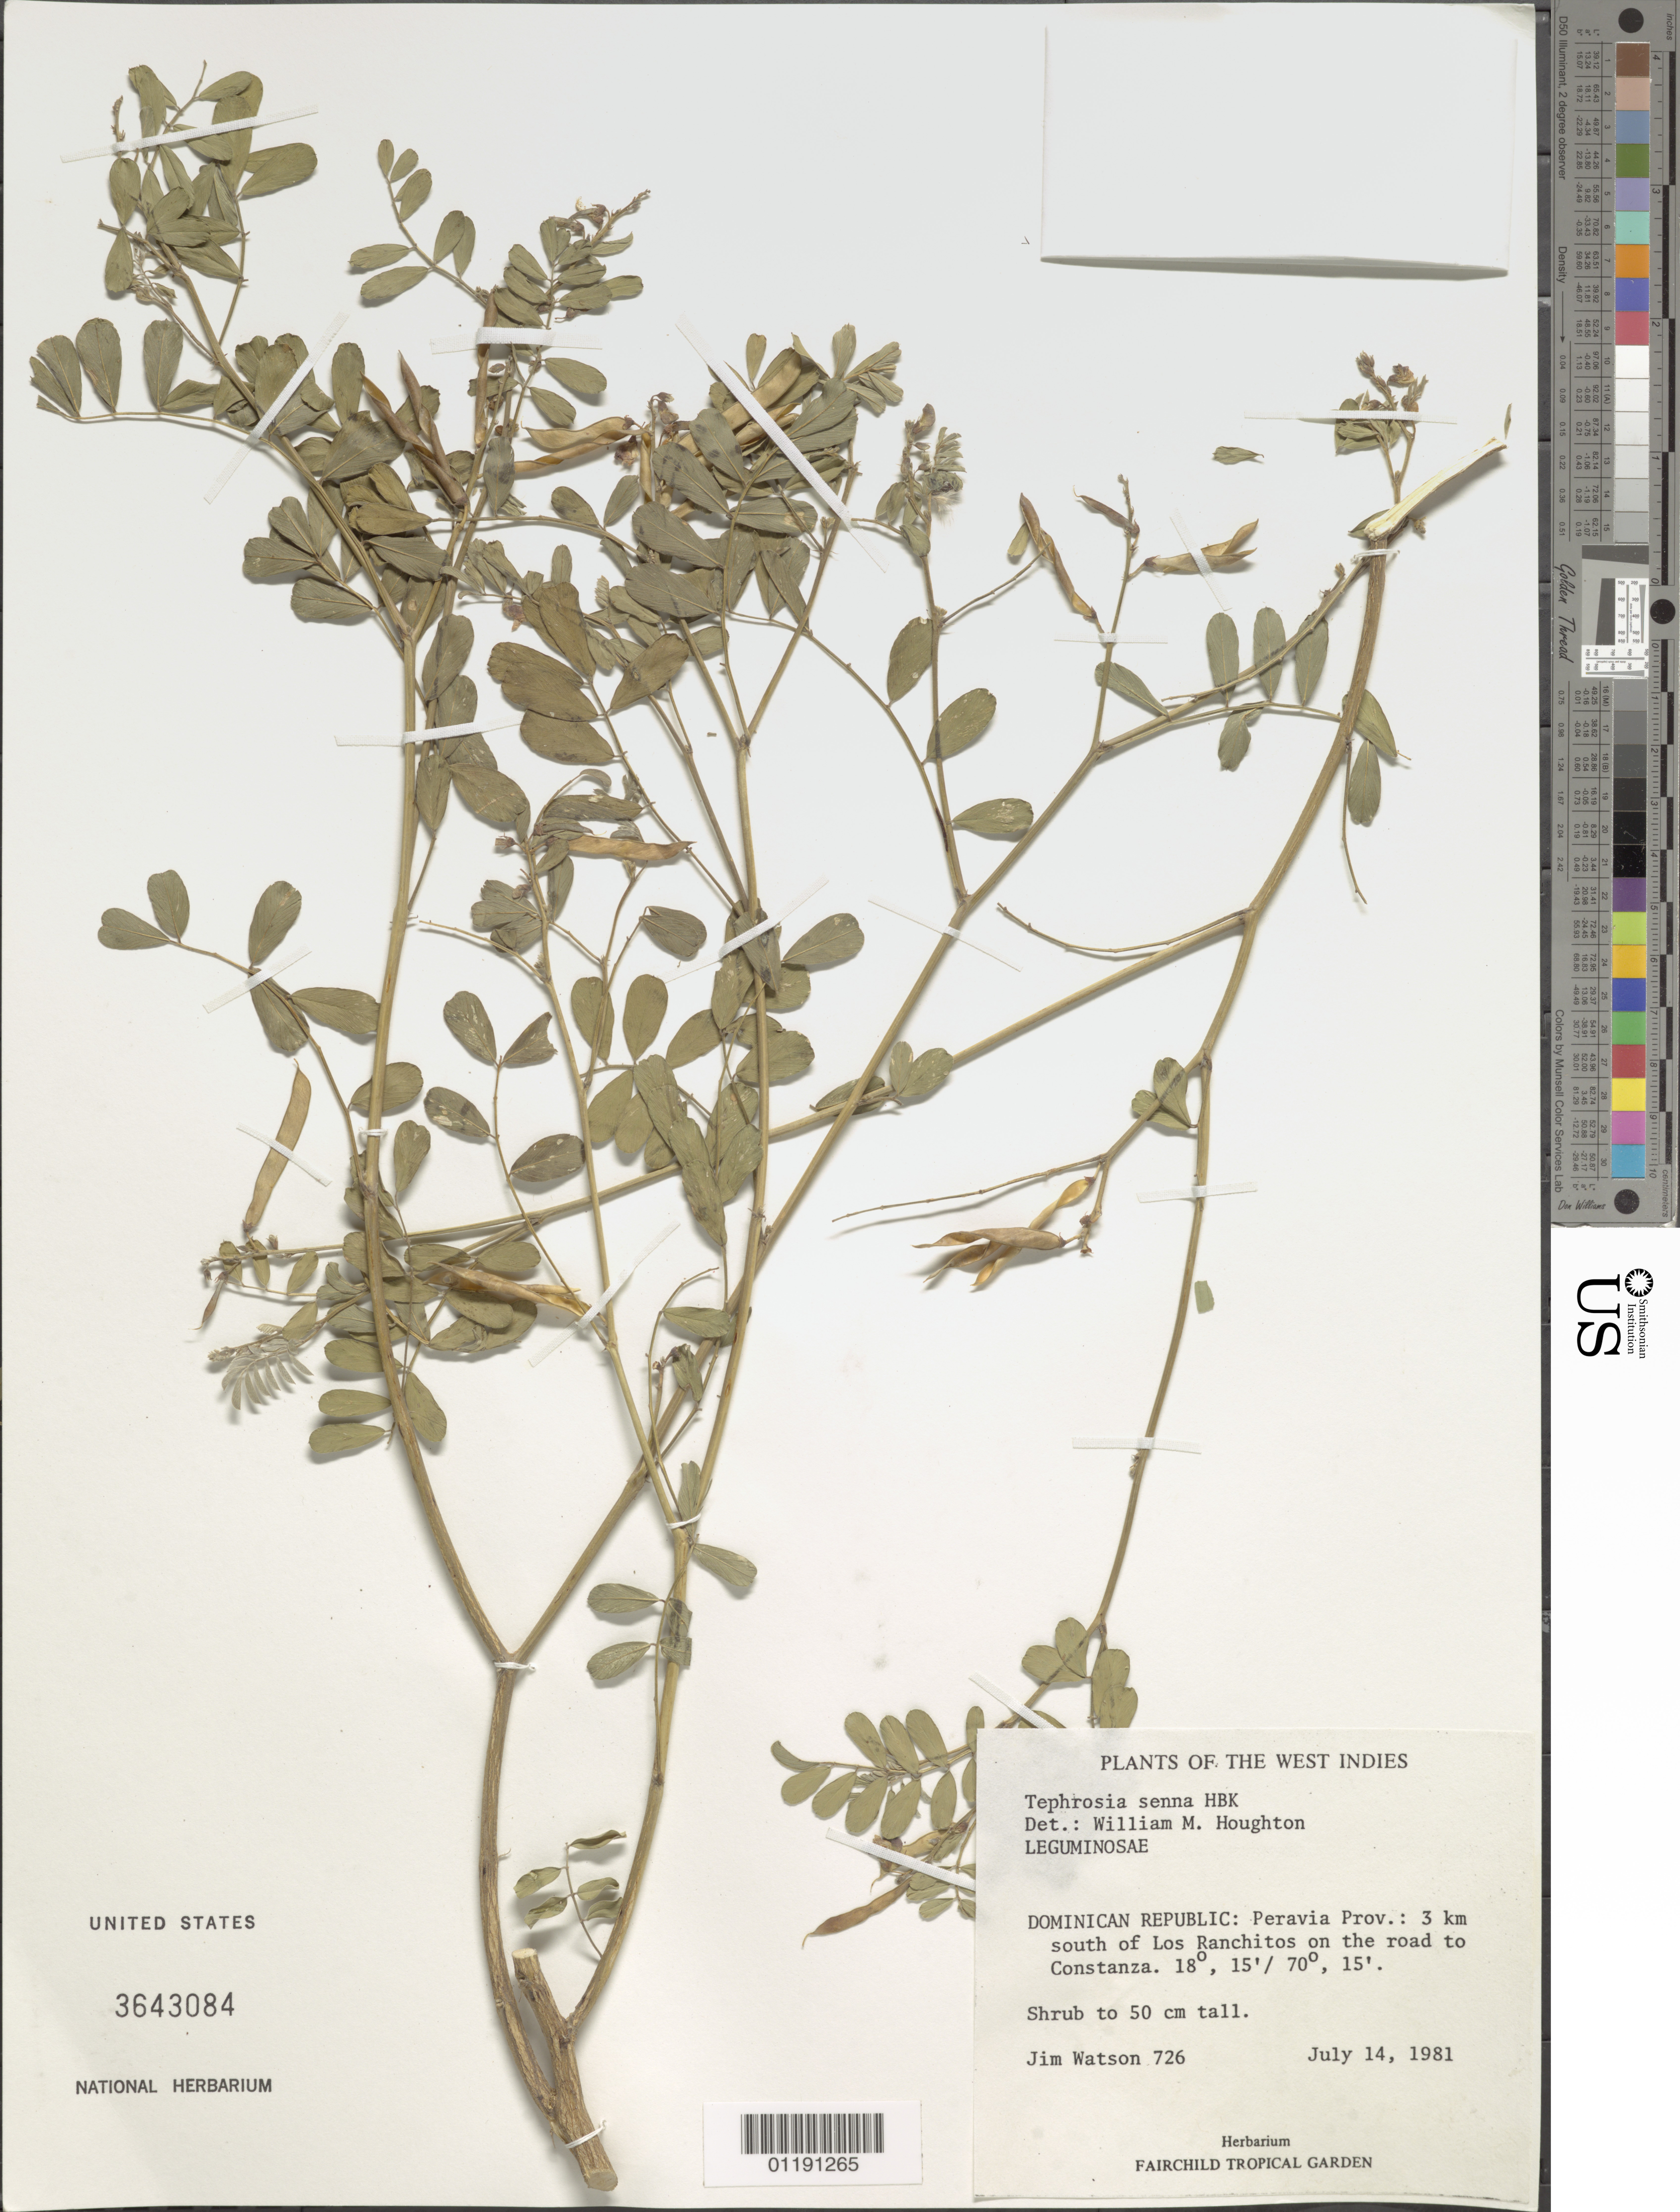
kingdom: Plantae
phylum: Tracheophyta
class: Magnoliopsida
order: Fabales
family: Fabaceae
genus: Tephrosia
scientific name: Tephrosia senna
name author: Kunth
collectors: J. Watson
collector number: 726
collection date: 1981-07-14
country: Dominican Republic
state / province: Peravia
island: Hispaniola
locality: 3 km S of Los Ranchitos on the road to Constanza.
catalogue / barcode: US 3643084